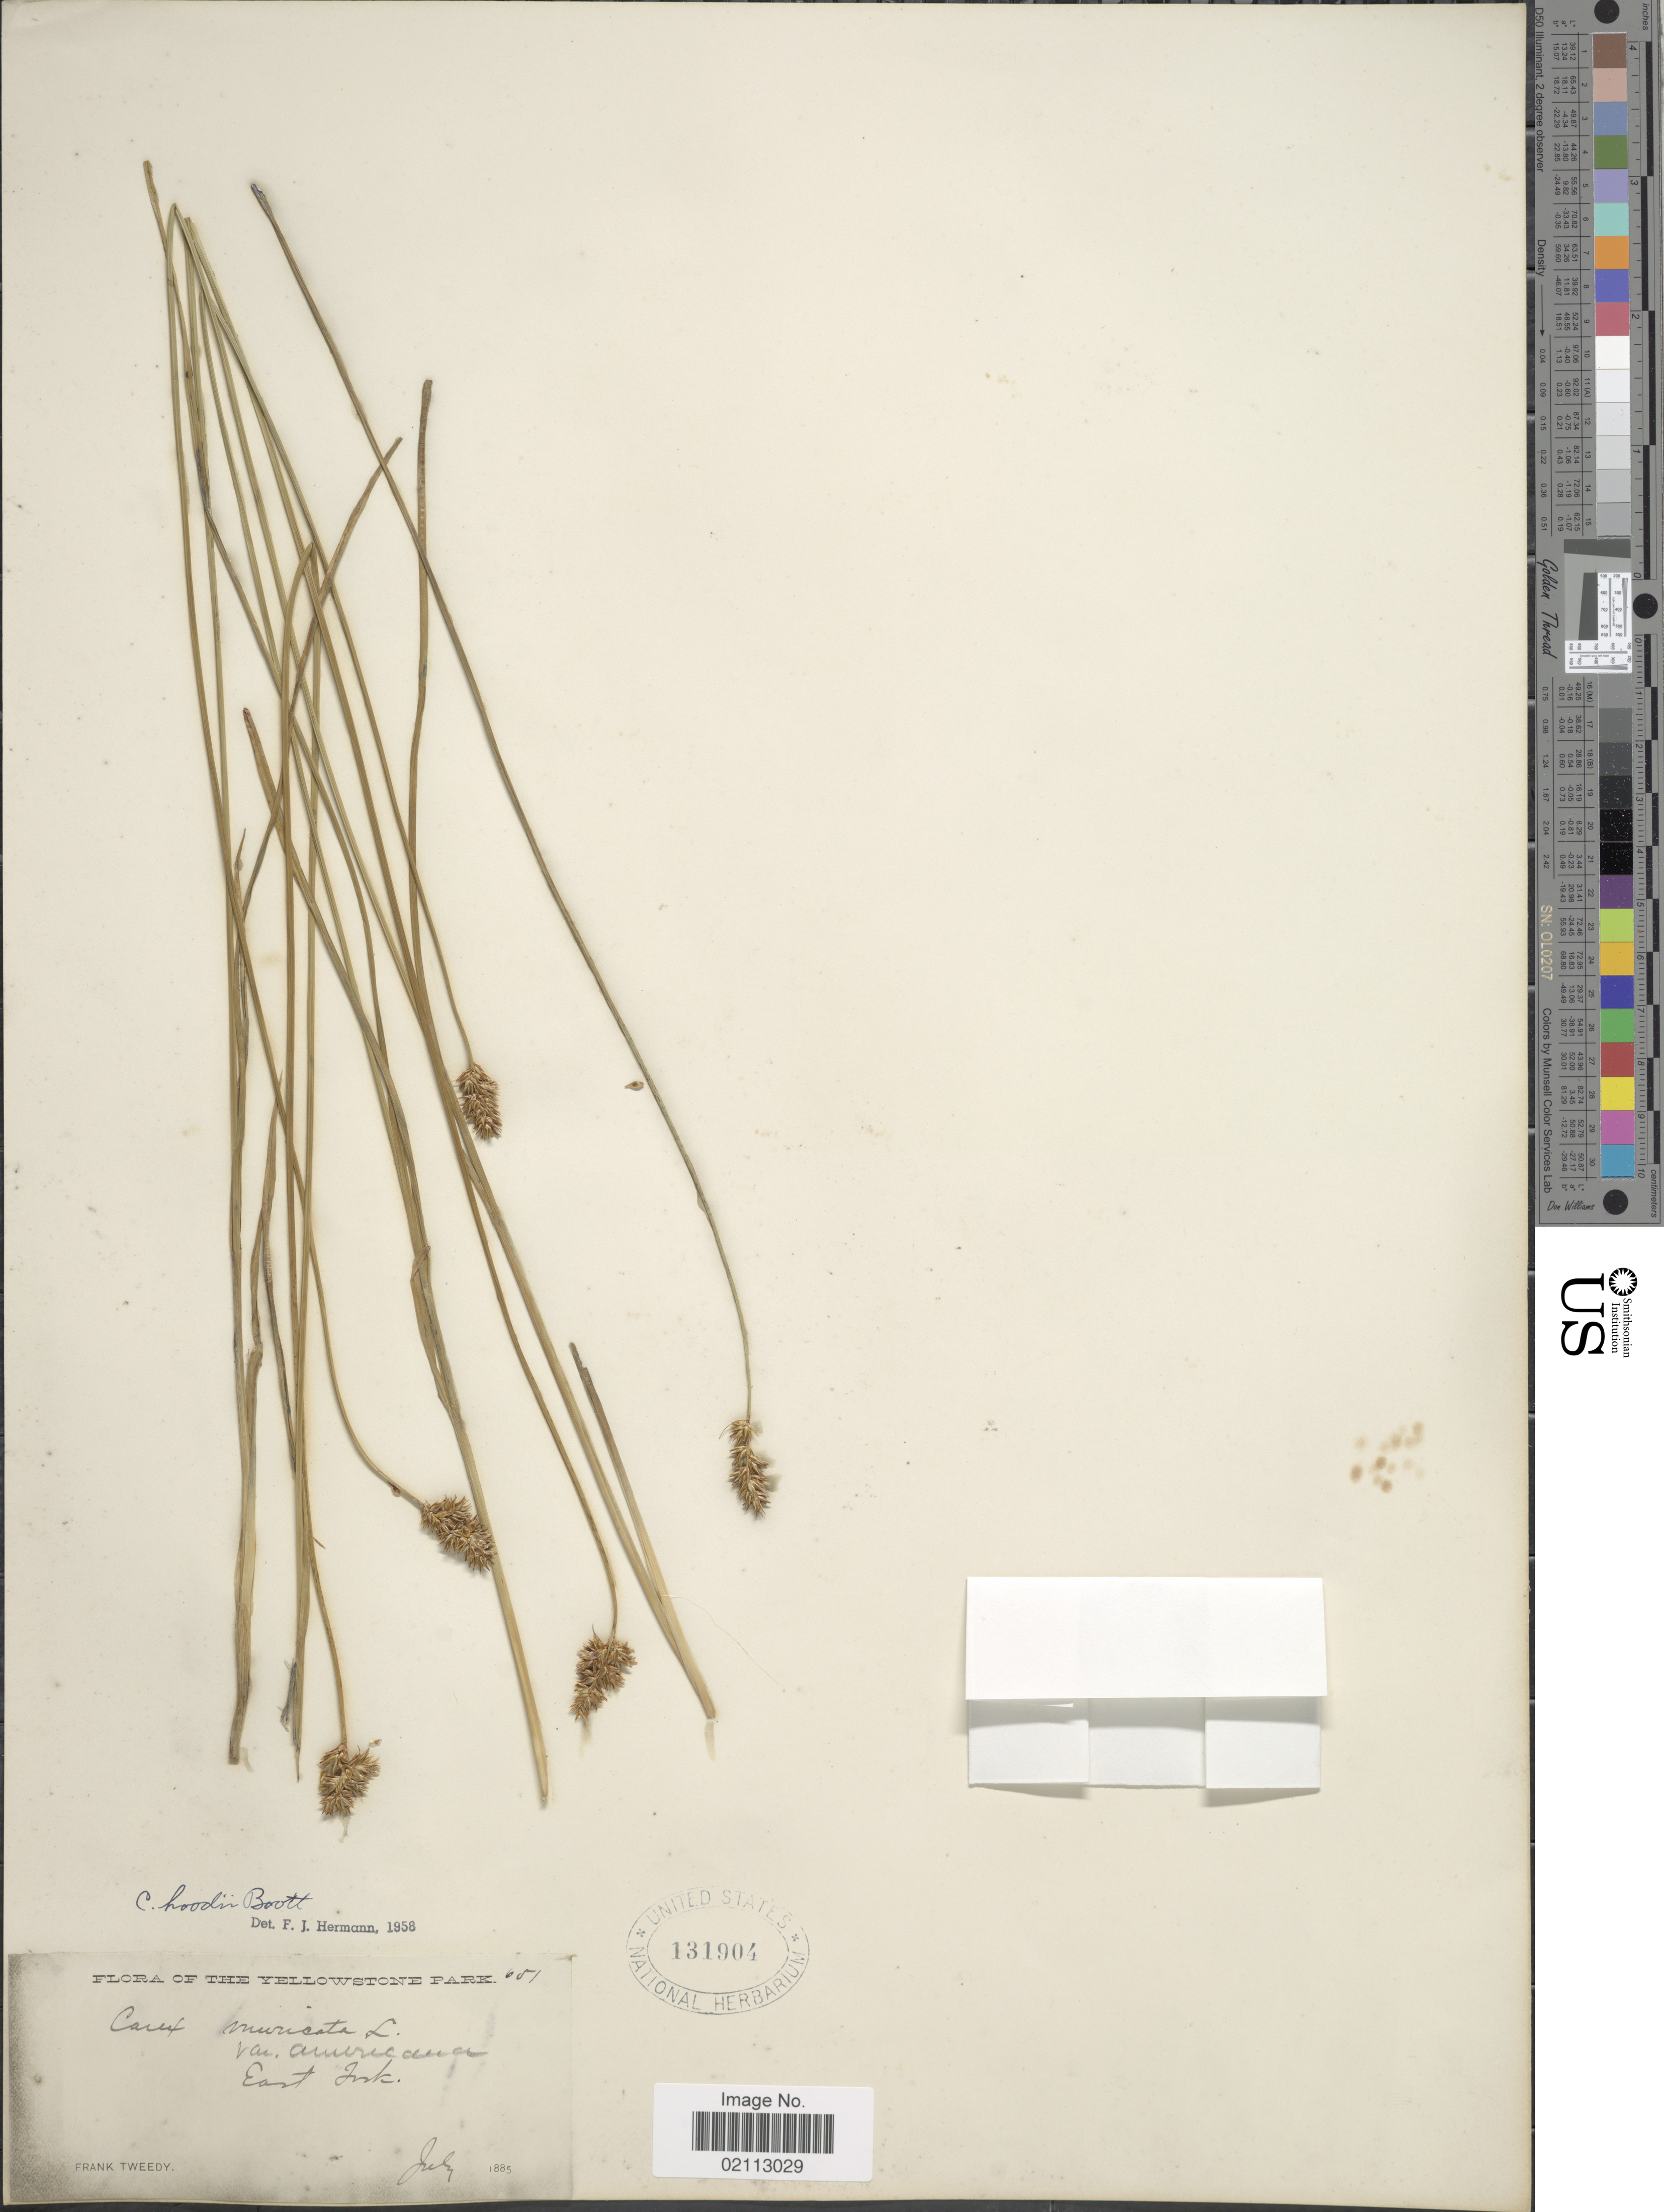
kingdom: Plantae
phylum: Tracheophyta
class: Liliopsida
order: Poales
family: Cyperaceae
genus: Carex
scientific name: Carex hoodii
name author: Boott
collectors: F. Tweedy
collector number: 651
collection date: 1885-07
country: United States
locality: Yellowstone Park, East Fork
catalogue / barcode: US 131904